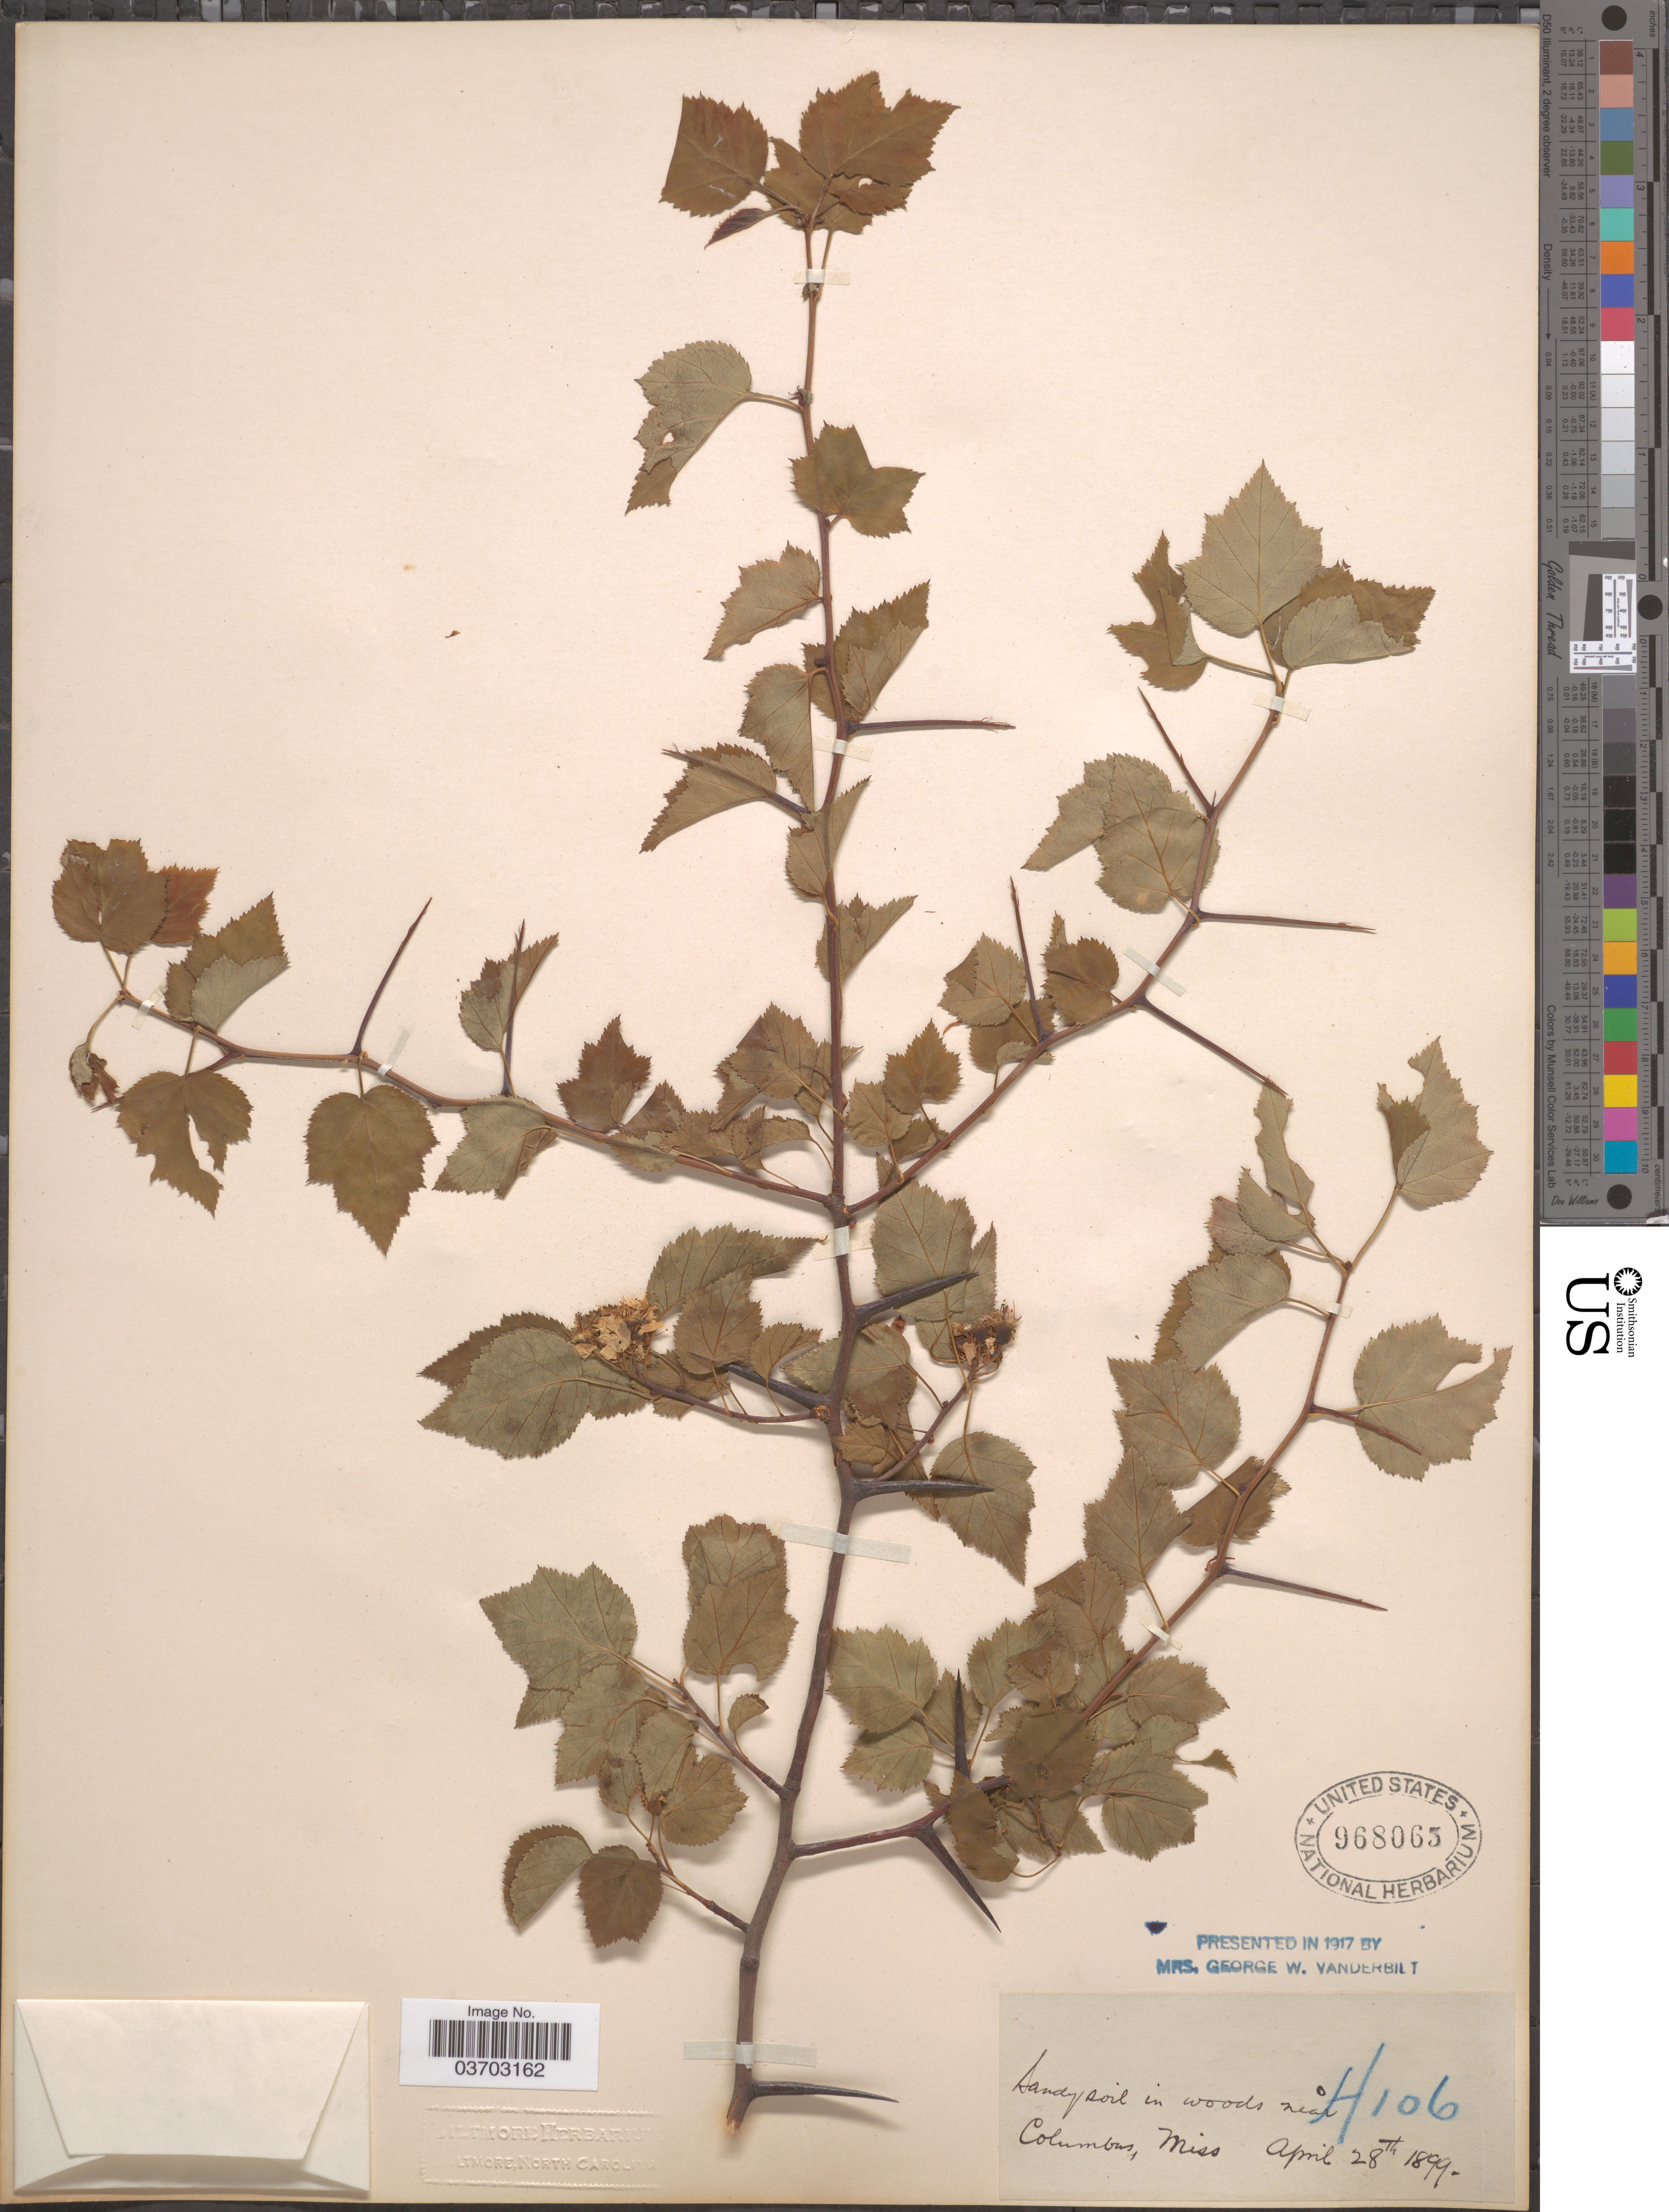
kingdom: Plantae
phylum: Tracheophyta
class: Magnoliopsida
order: Rosales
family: Rosaceae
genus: Crataegus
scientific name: Crataegus sp.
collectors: ex herb. Biltmore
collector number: H106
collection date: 1899-04-28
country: United States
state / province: Mississippi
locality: Near Columbus.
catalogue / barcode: US 968065